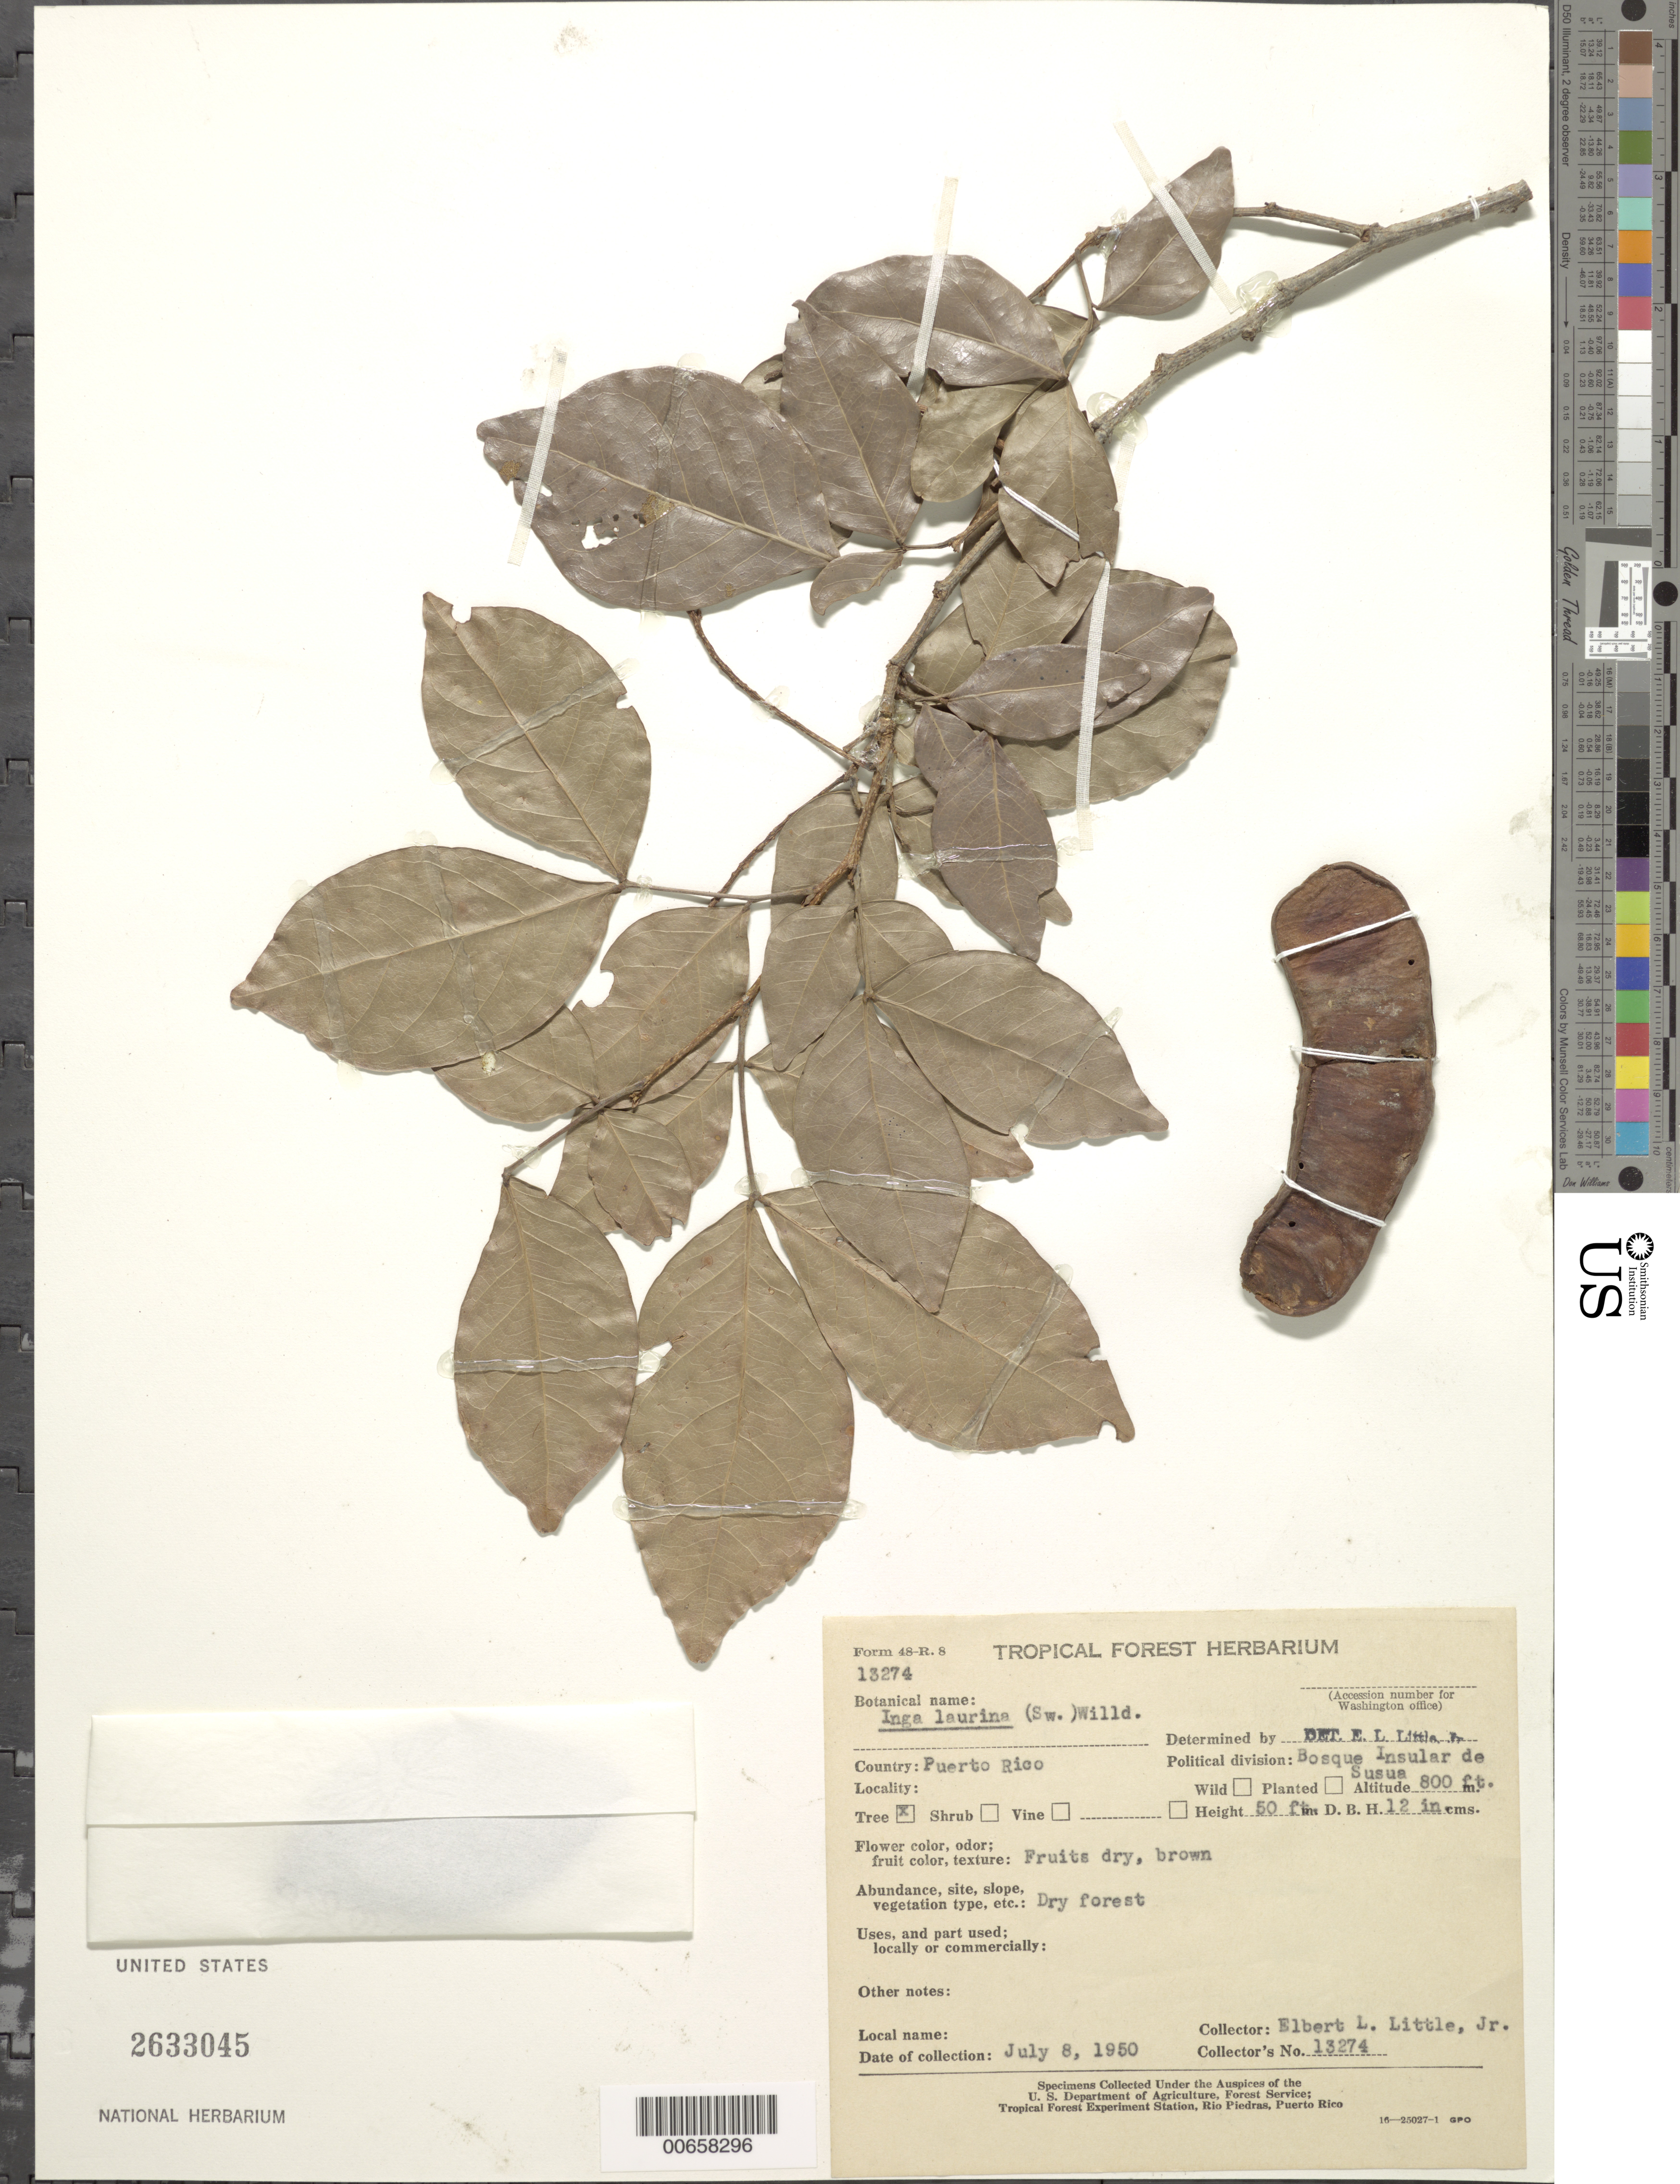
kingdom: Plantae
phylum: Tracheophyta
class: Magnoliopsida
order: Fabales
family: Fabaceae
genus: Inga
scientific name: Inga laurina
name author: (Sw.) Willd.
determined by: Little, Elbert L., Jr., (FSSR), United States Department of Agriculture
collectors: E. L. Little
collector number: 13274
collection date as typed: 08 Jul 1950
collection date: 1950-07-08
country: Puerto Rico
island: Greater Antilles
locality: Bosque Insular de Susua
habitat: Dry forest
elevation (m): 244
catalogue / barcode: US 2633045